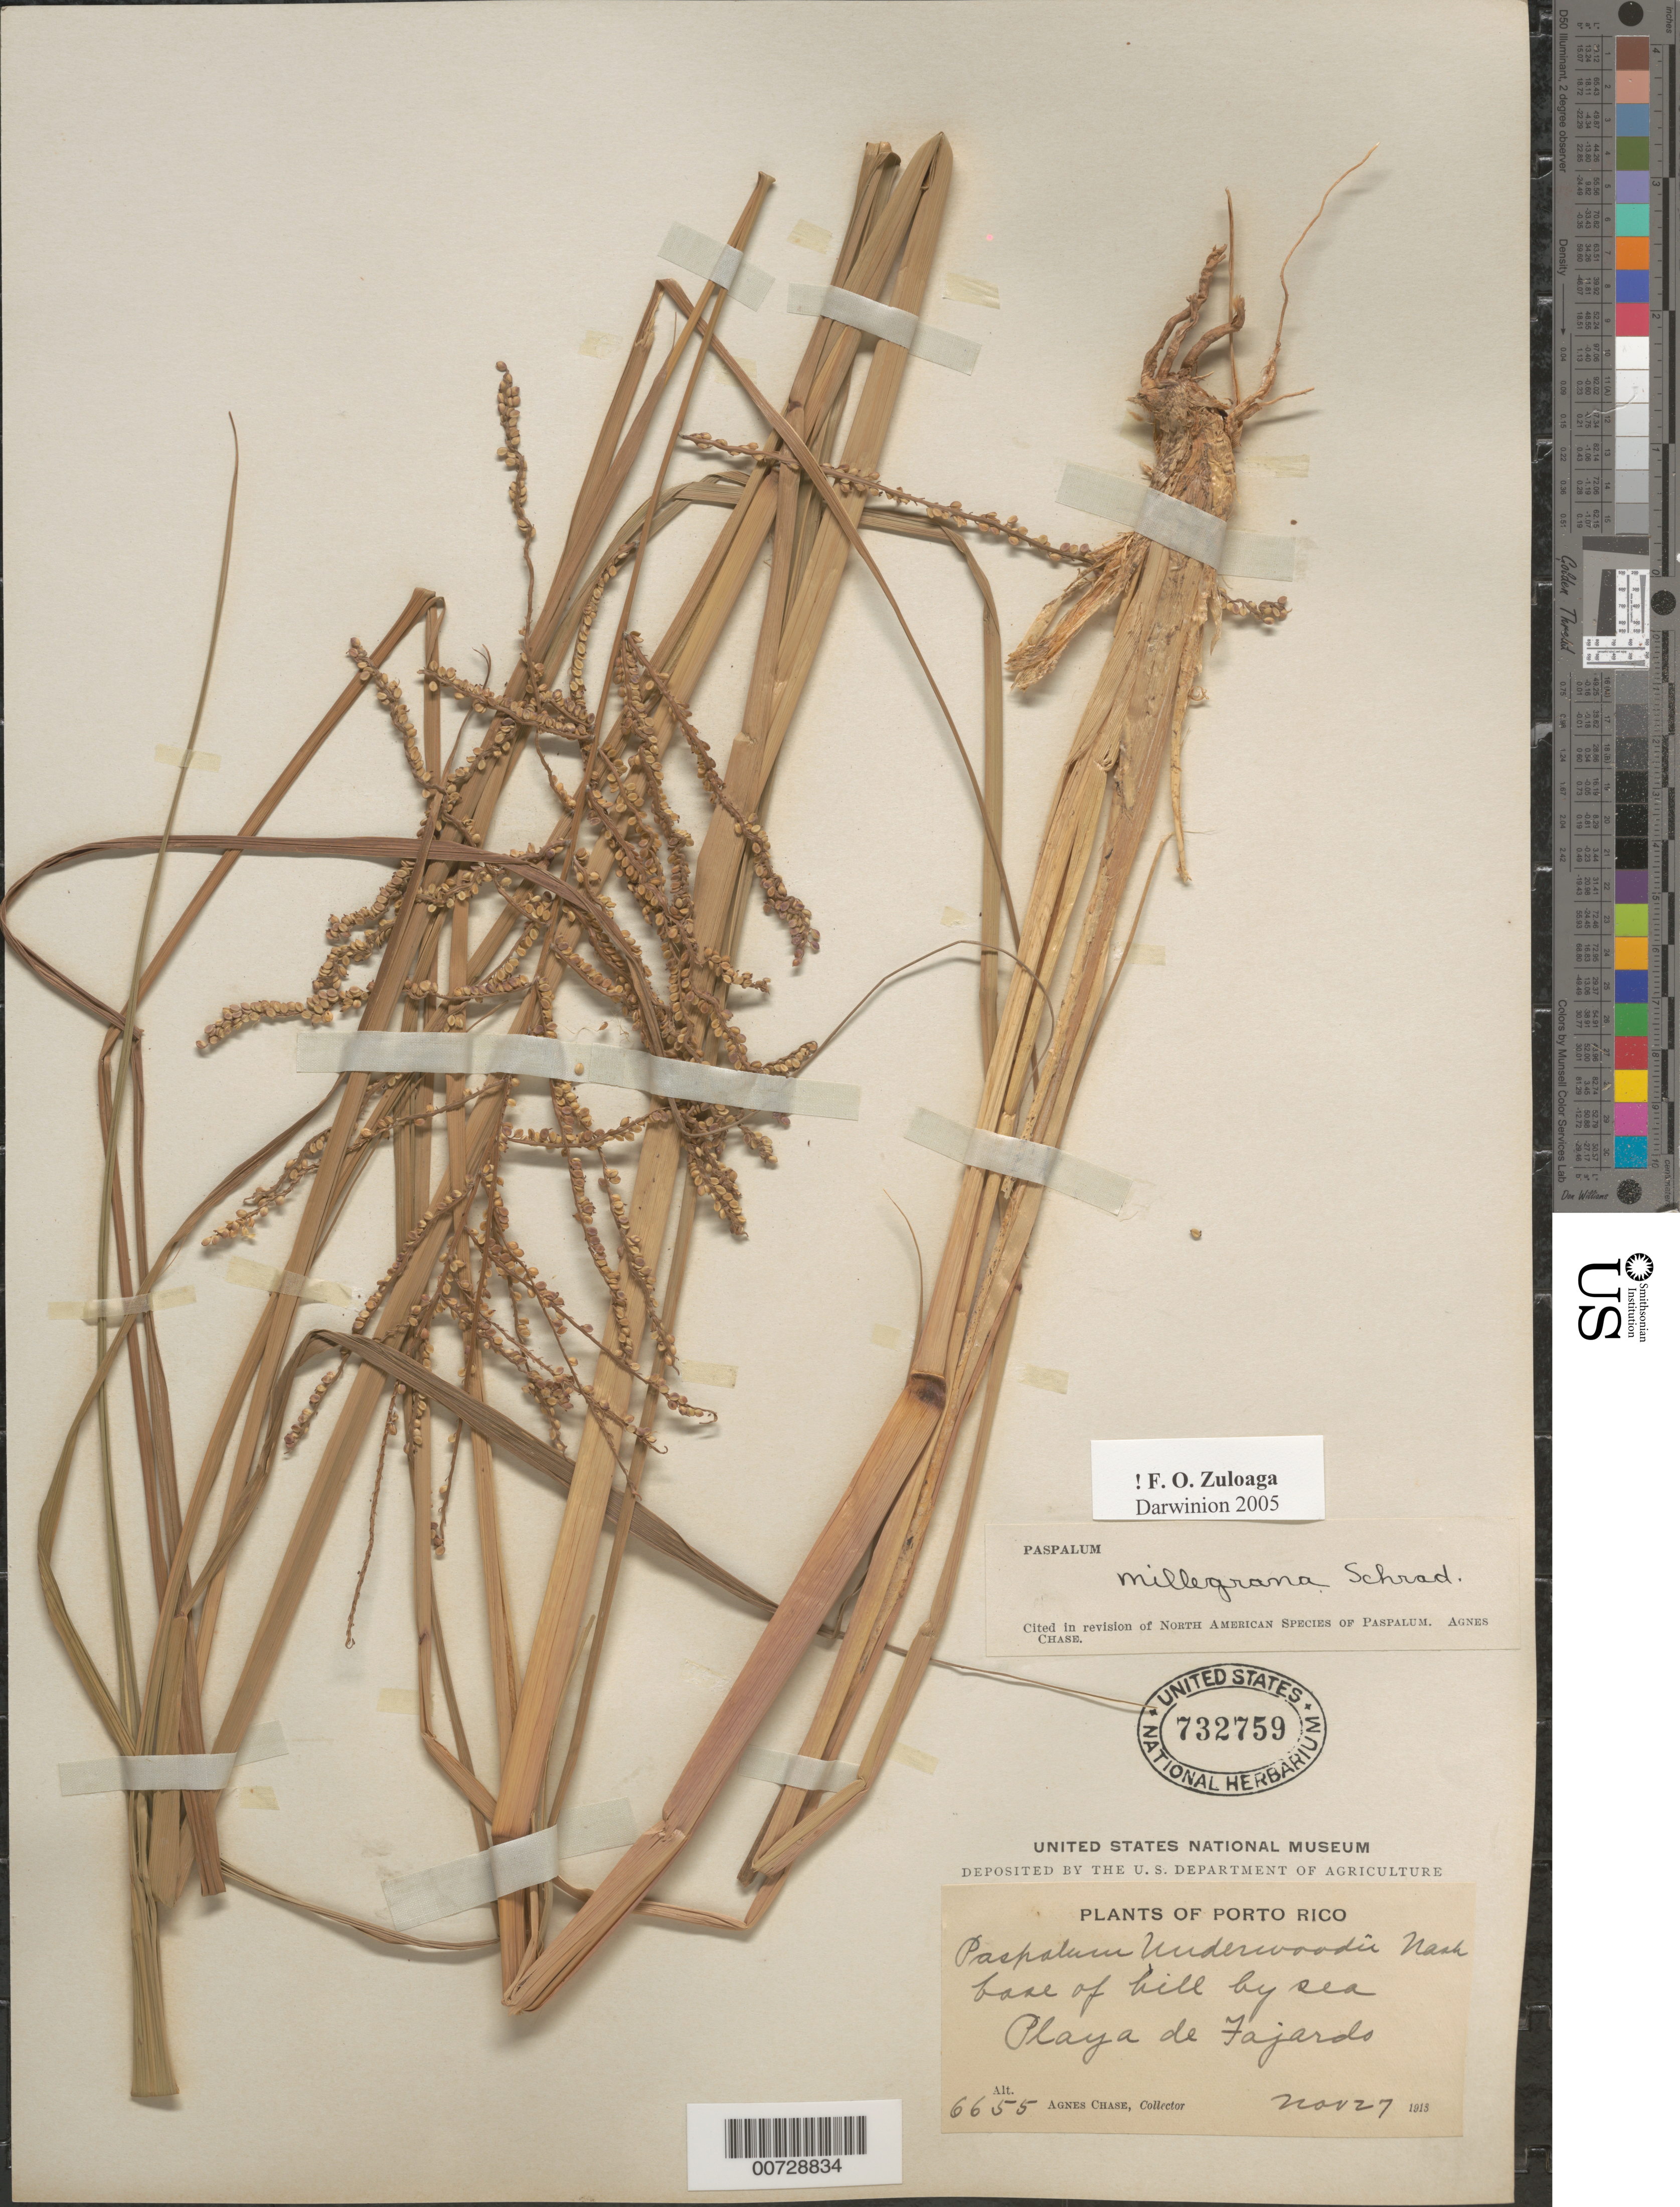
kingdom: Plantae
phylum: Tracheophyta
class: Liliopsida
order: Poales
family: Poaceae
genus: Paspalum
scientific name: Paspalum millegrana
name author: Schrad.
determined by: Chase, [M.] Agnes, (US)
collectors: A. Chase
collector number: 6655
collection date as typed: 27 Nov 1913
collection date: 1913-11-27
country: Puerto Rico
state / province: Fajardo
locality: Playa de Fajardo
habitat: Base of hill by sea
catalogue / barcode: US 732759